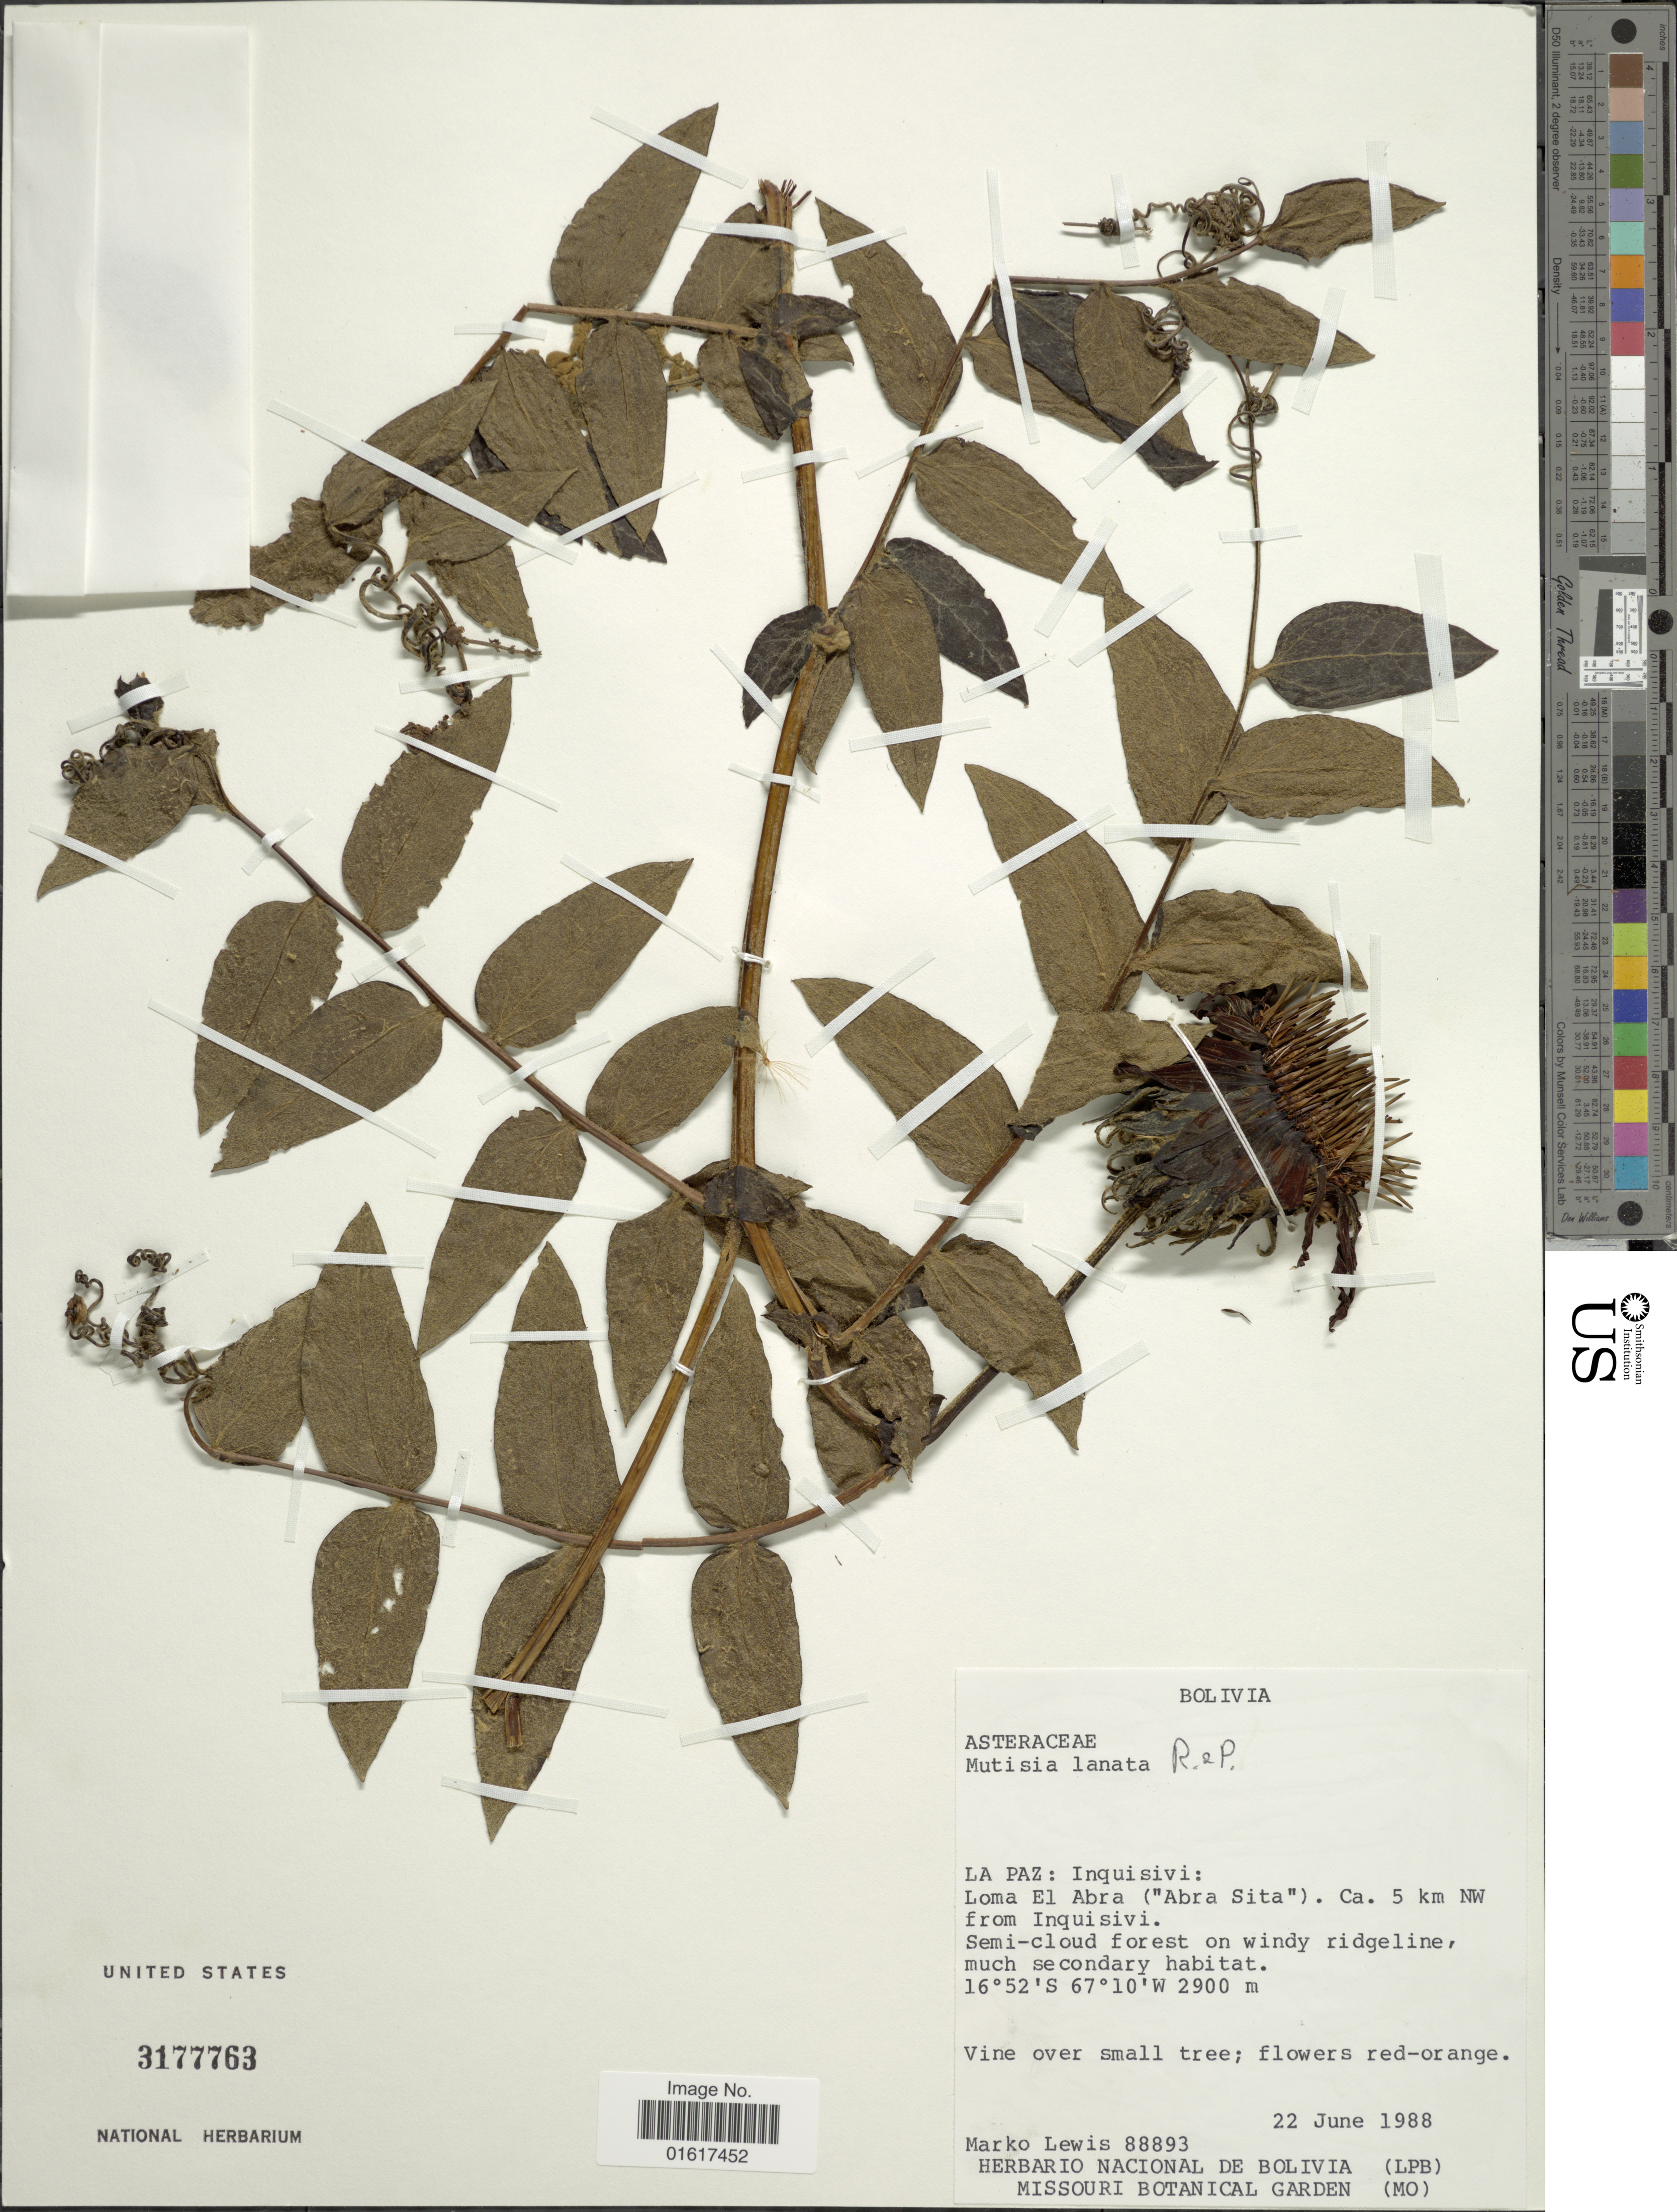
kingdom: Plantae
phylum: Tracheophyta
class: Magnoliopsida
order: Asterales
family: Asteraceae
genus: Mutisia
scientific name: Mutisia lanata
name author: Ruiz & Pav.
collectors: M. A. Lewis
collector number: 88893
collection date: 1988-06-22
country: Bolivia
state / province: La Paz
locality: Inquisivi: Loma El Abra ("Abra Sita"). Ca. 5 km NW from Inquisivi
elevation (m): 2900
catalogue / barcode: US 3177763